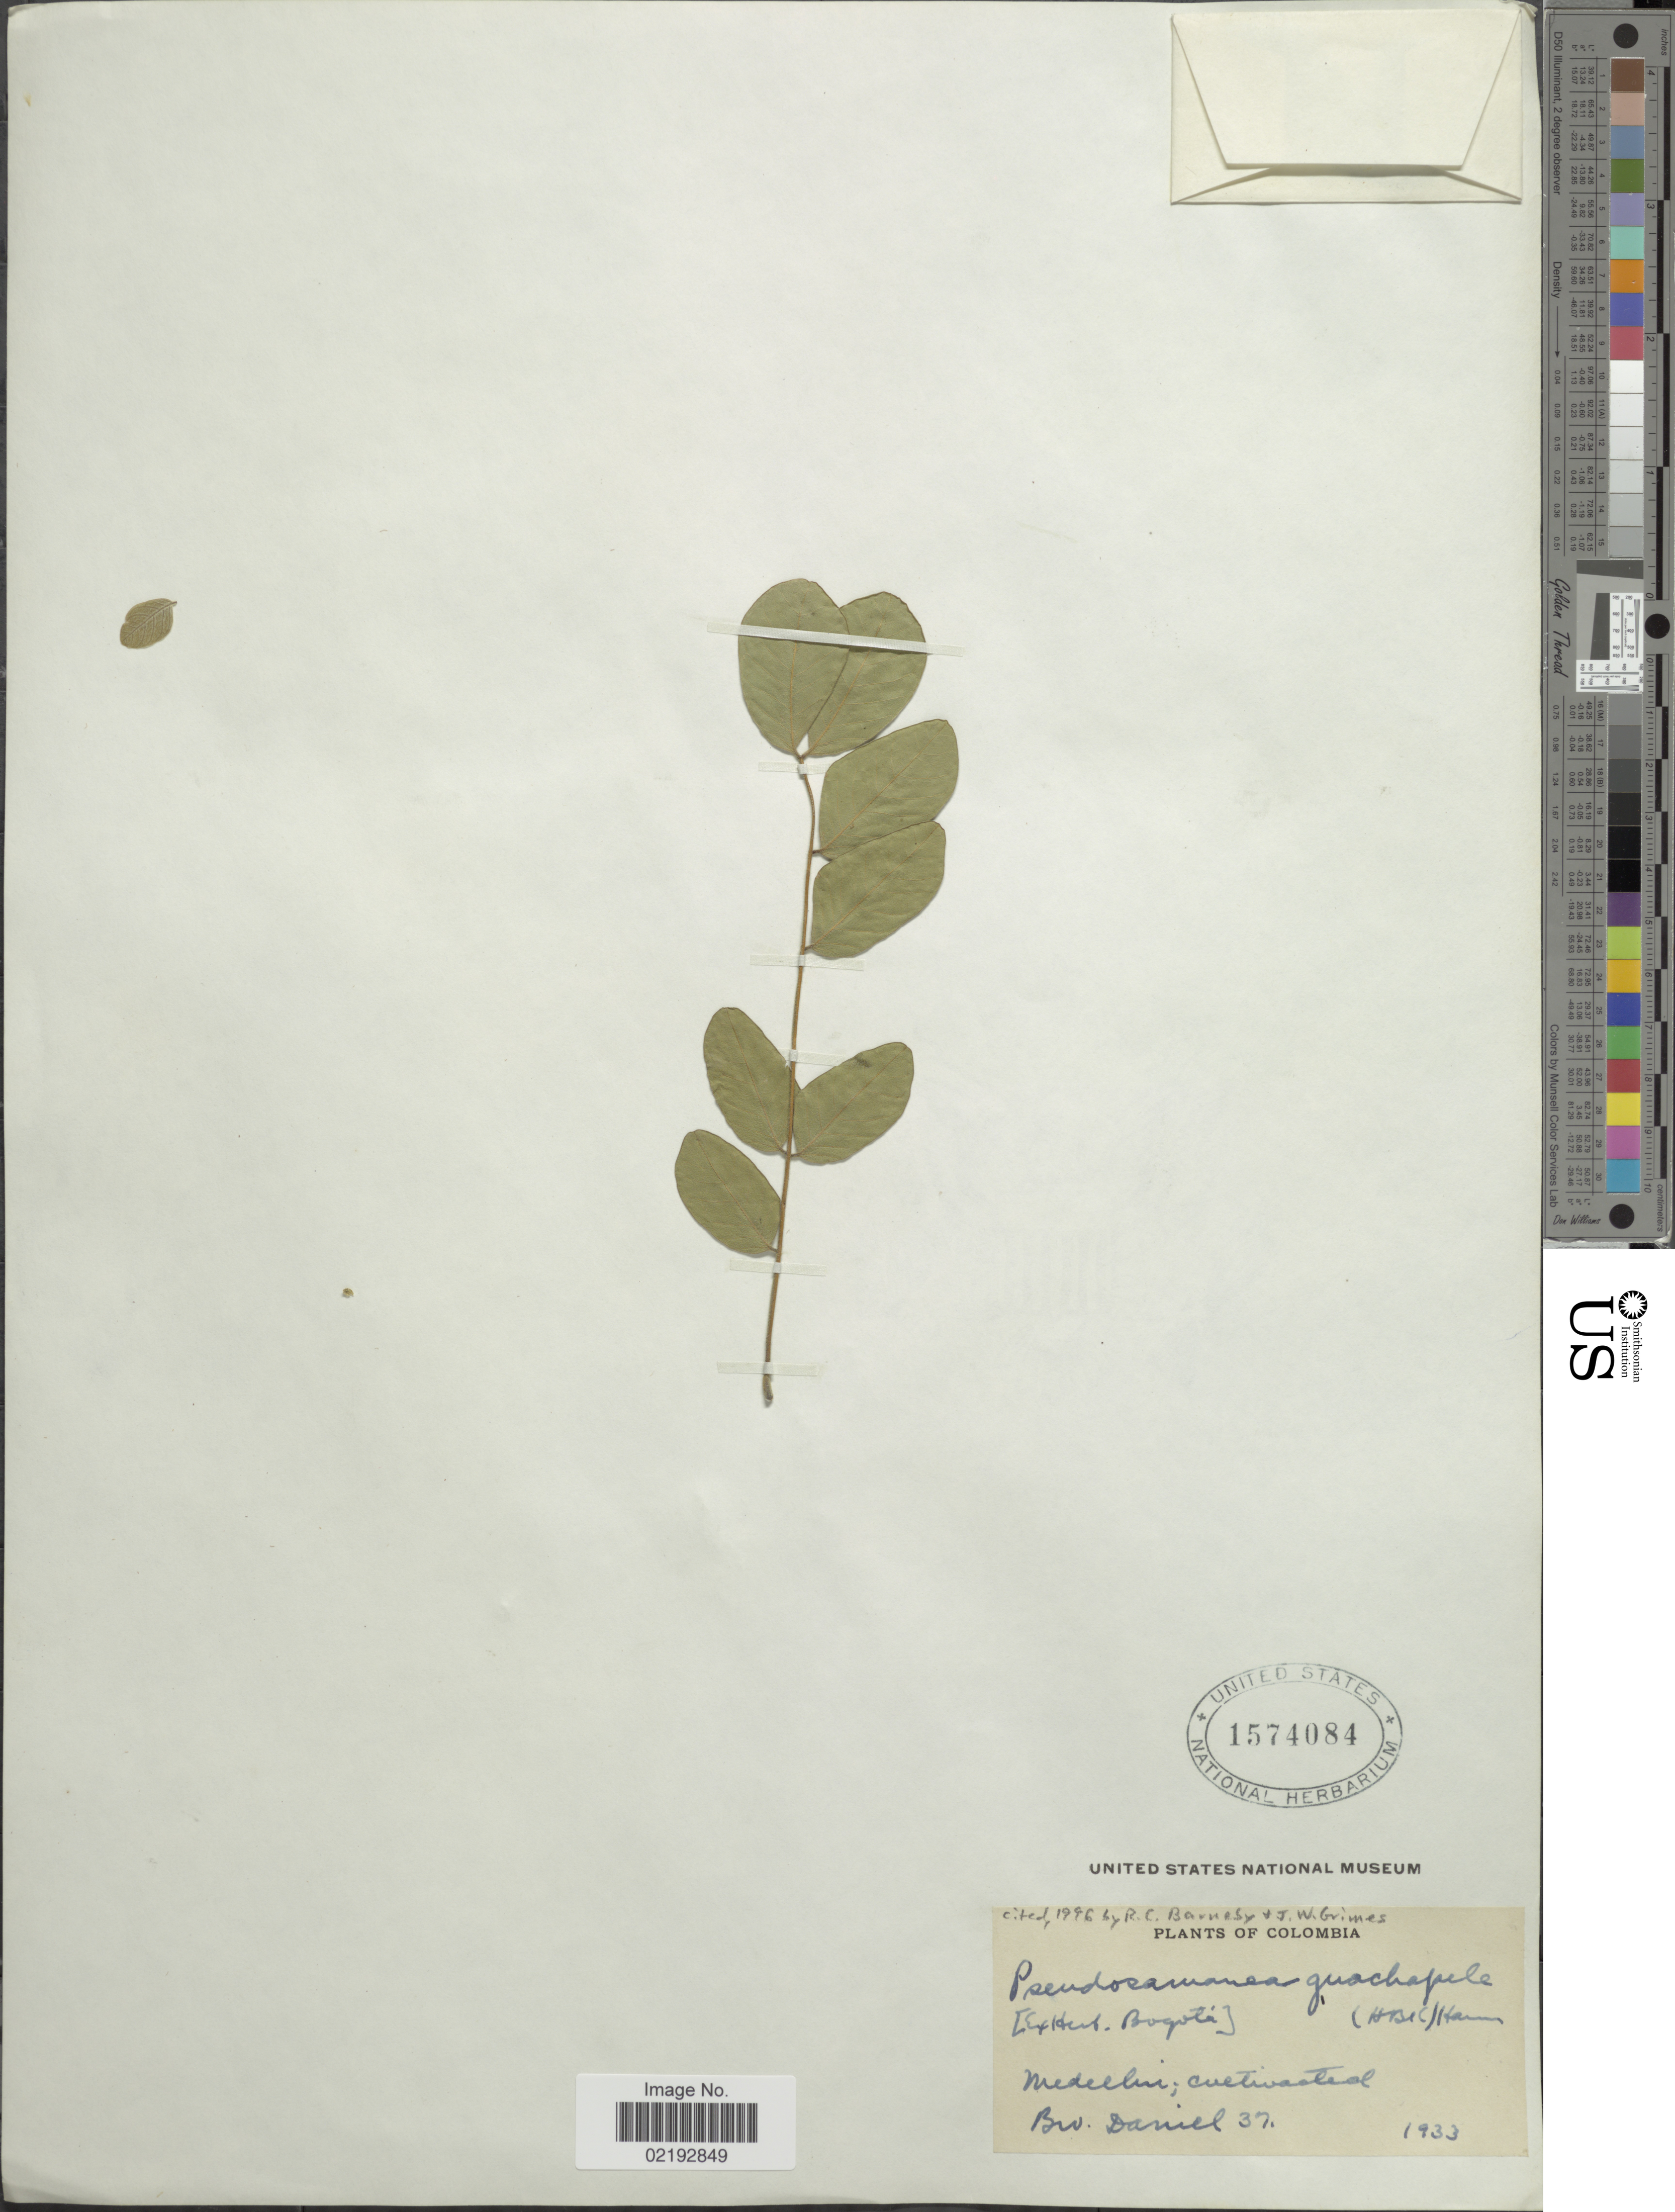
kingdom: Plantae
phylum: Tracheophyta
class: Magnoliopsida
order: Fabales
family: Fabaceae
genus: Pseudosamanea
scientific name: Pseudosamanea guachapele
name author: (Kunth) Harms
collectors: Bro. Daniel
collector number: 37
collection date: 1933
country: Colombia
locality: Medellin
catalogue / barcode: US 1574084